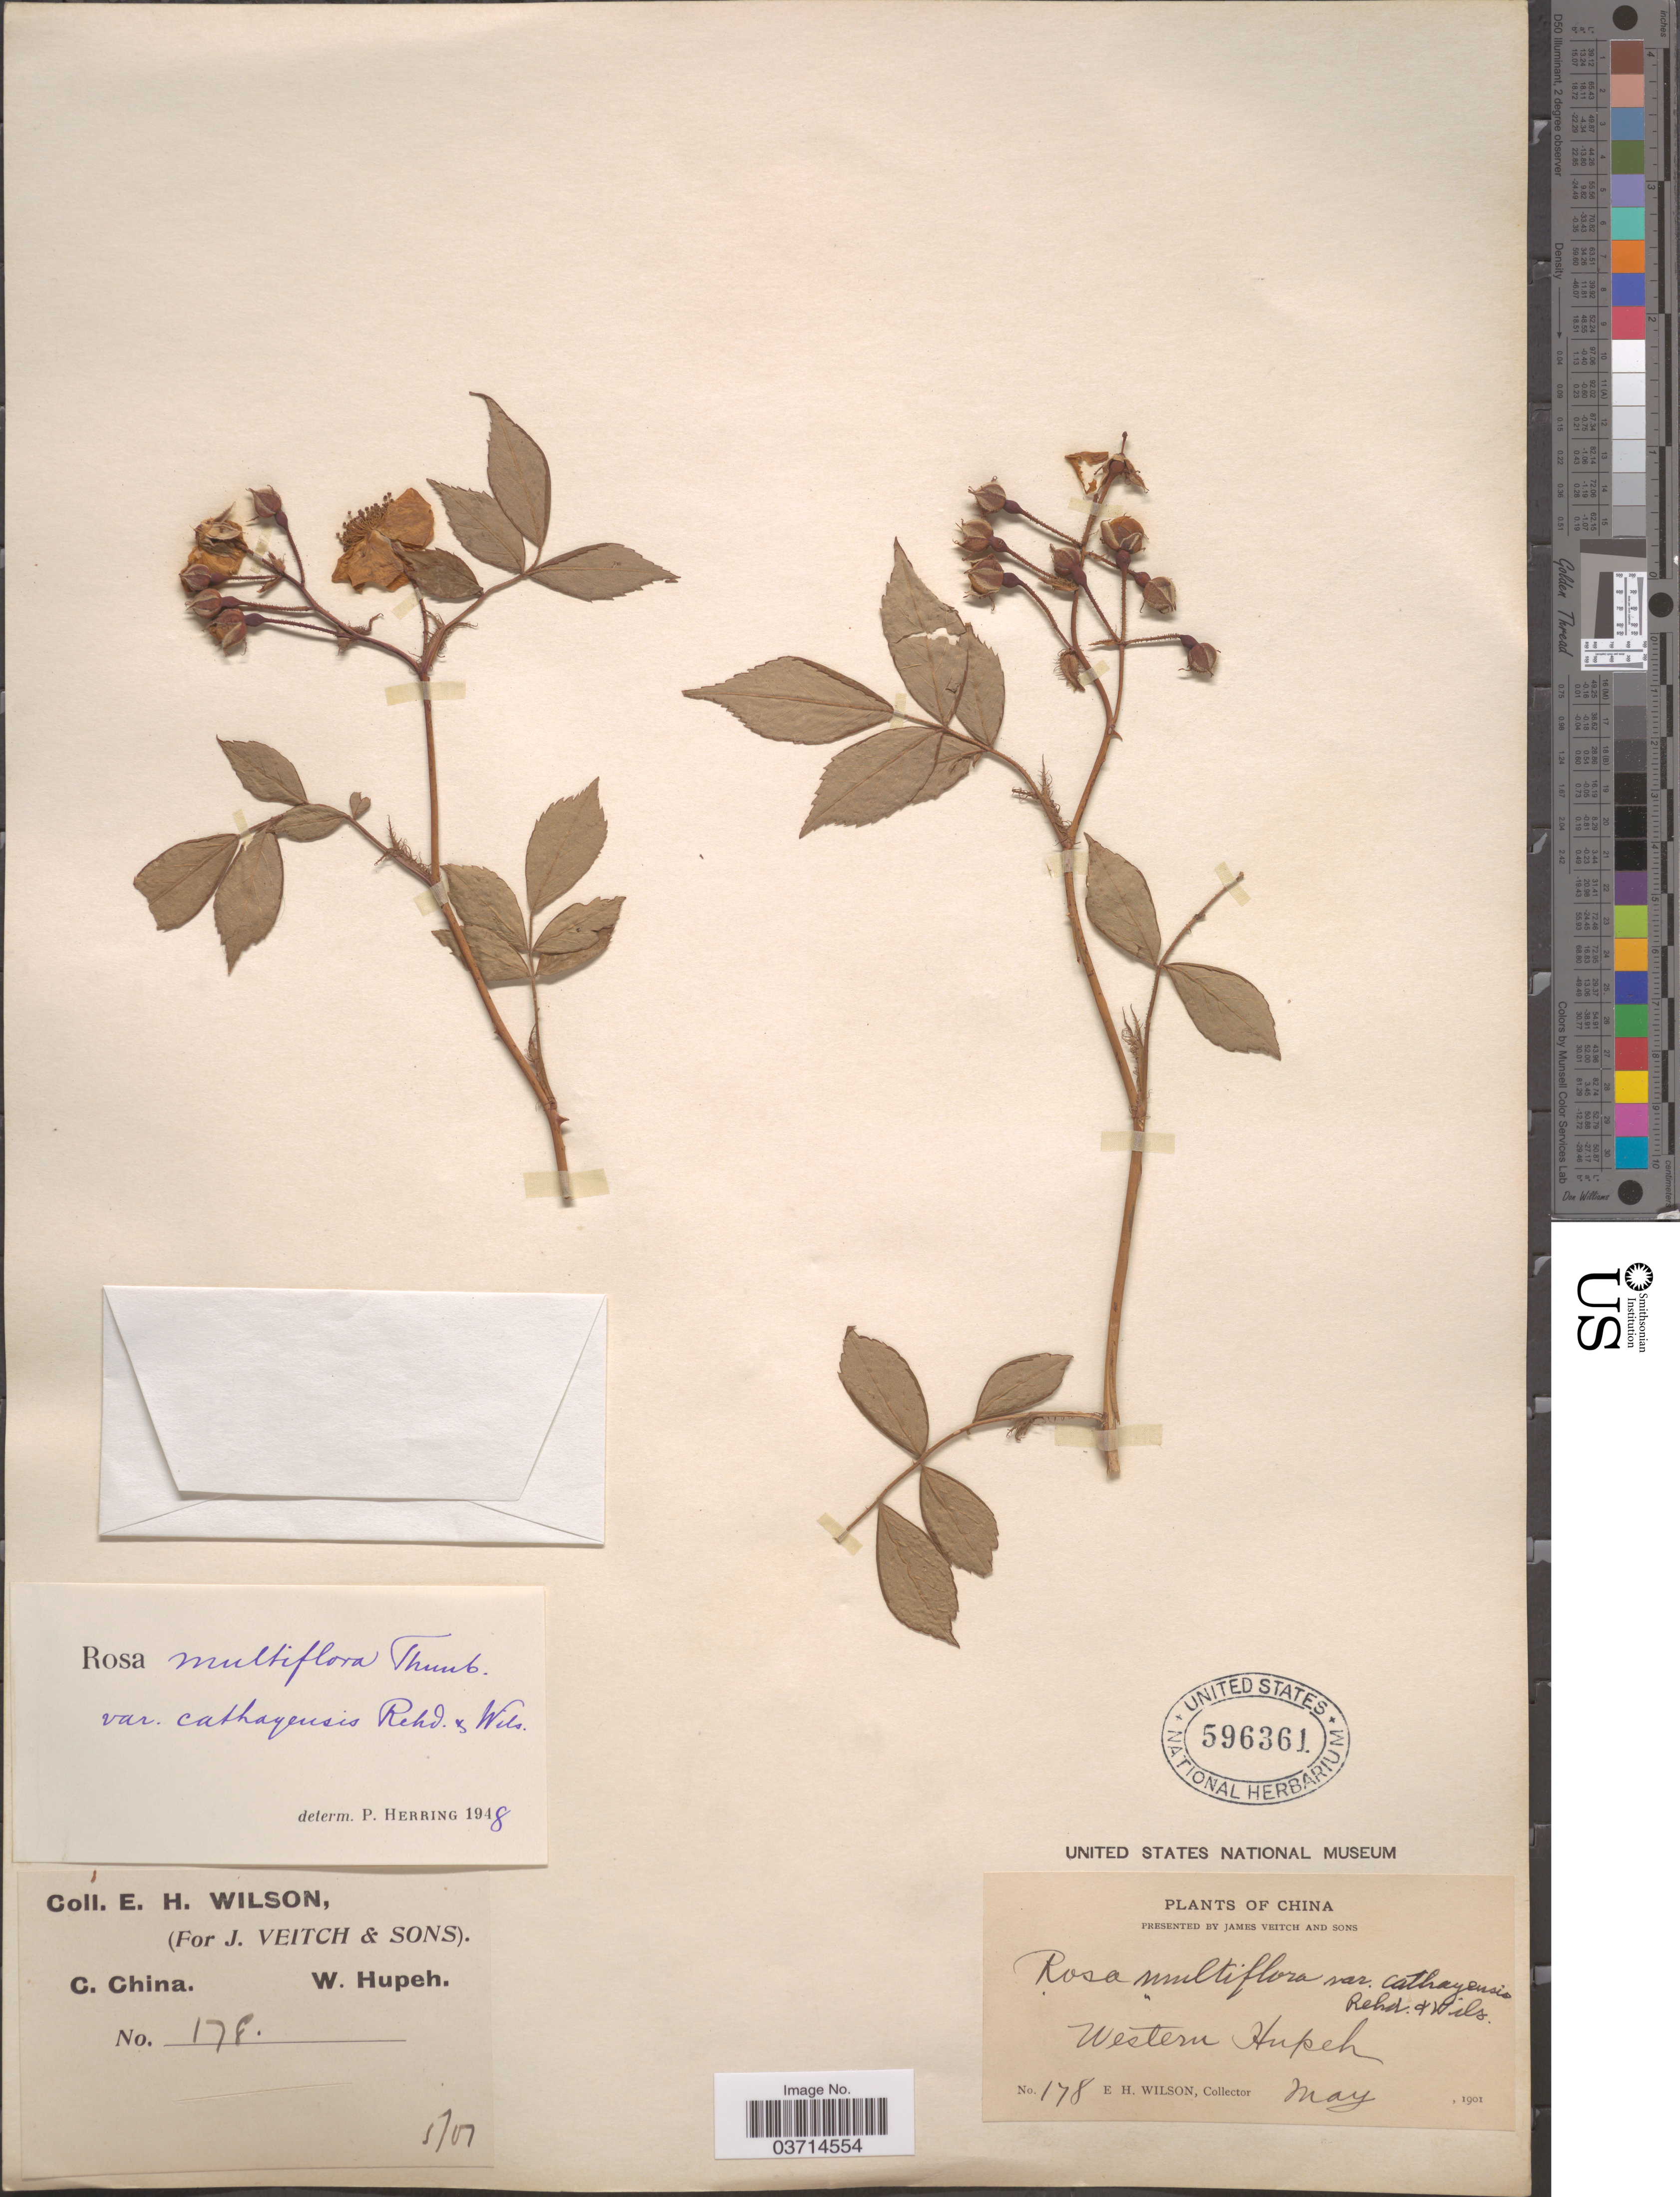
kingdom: Plantae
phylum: Tracheophyta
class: Magnoliopsida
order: Rosales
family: Rosaceae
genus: Rosa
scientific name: Rosa multiflora var. cathayensis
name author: Rehder & E.H. Wilson in Sarg.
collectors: E. Wilson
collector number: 178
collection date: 1901-05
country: China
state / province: Hubei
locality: Western Hupeh.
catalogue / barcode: US 596361